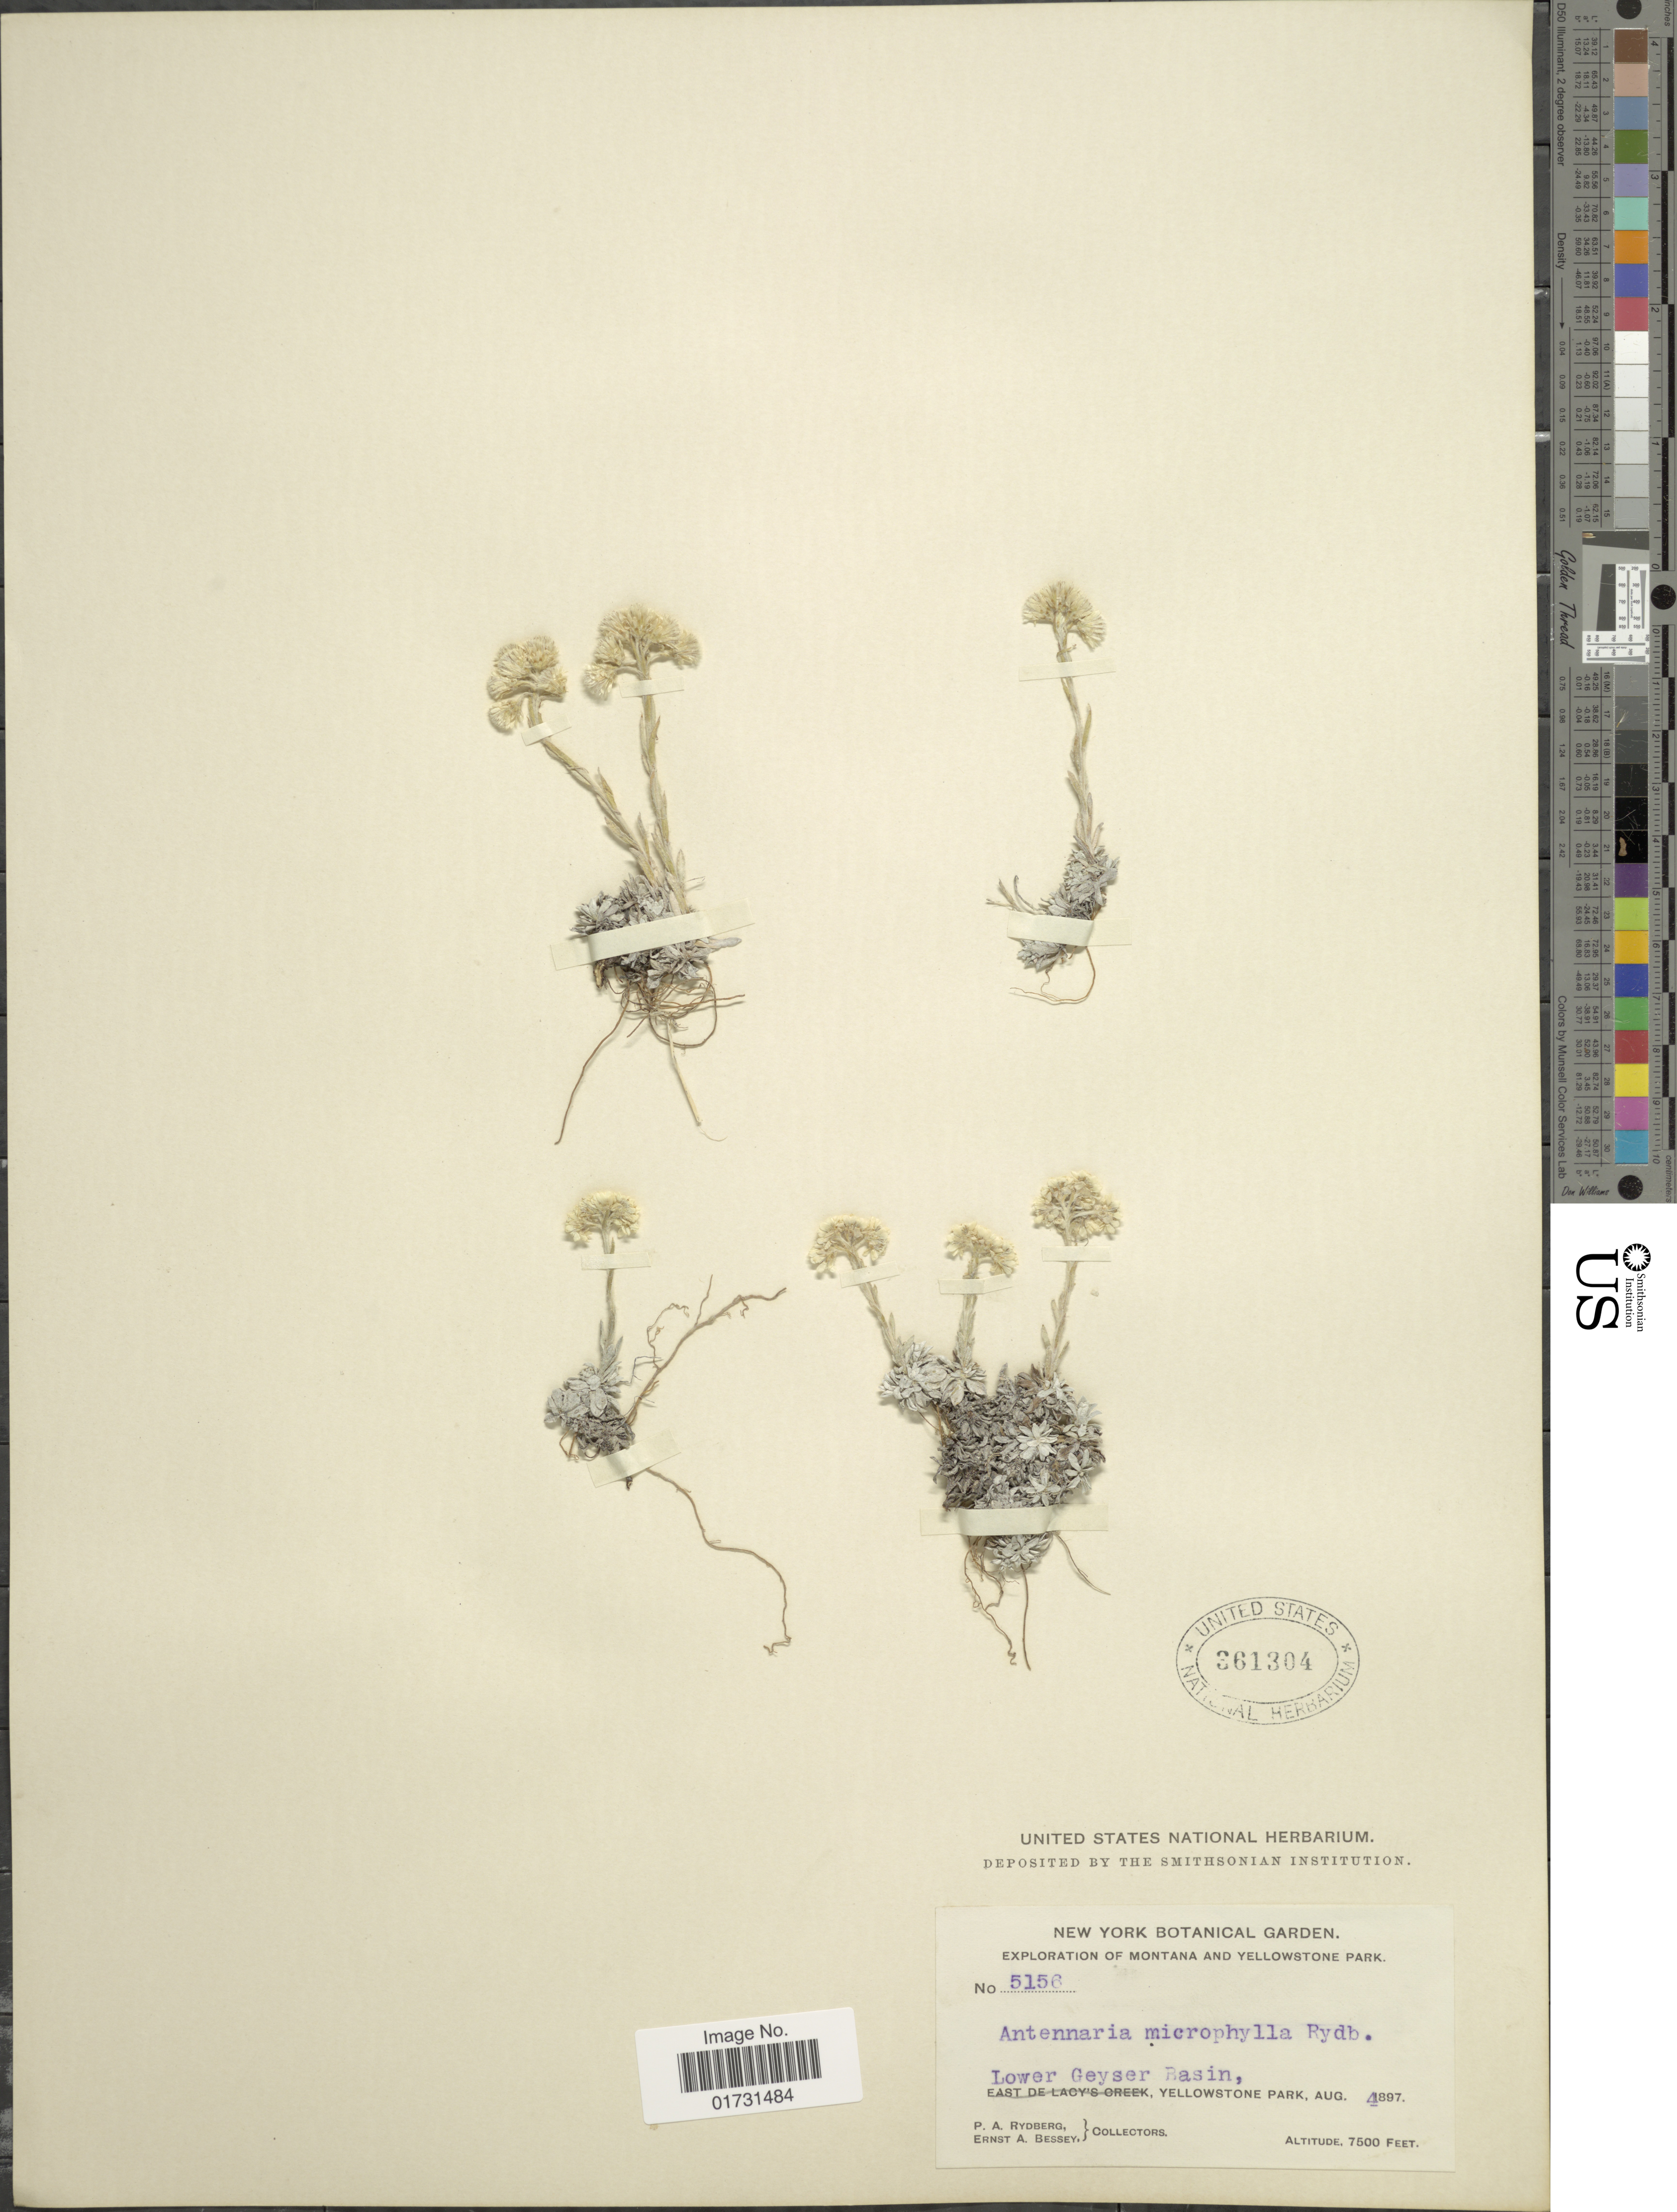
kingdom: Plantae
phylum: Tracheophyta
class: Magnoliopsida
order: Asterales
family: Asteraceae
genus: Antennaria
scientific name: Antennaria microphylla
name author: Rydb.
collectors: P. A. Rydberg & E. A. Bessey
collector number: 5156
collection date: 1897-08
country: United States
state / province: Montana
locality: Yellowstone Park. Lower Geyser Basin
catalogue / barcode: US 361304